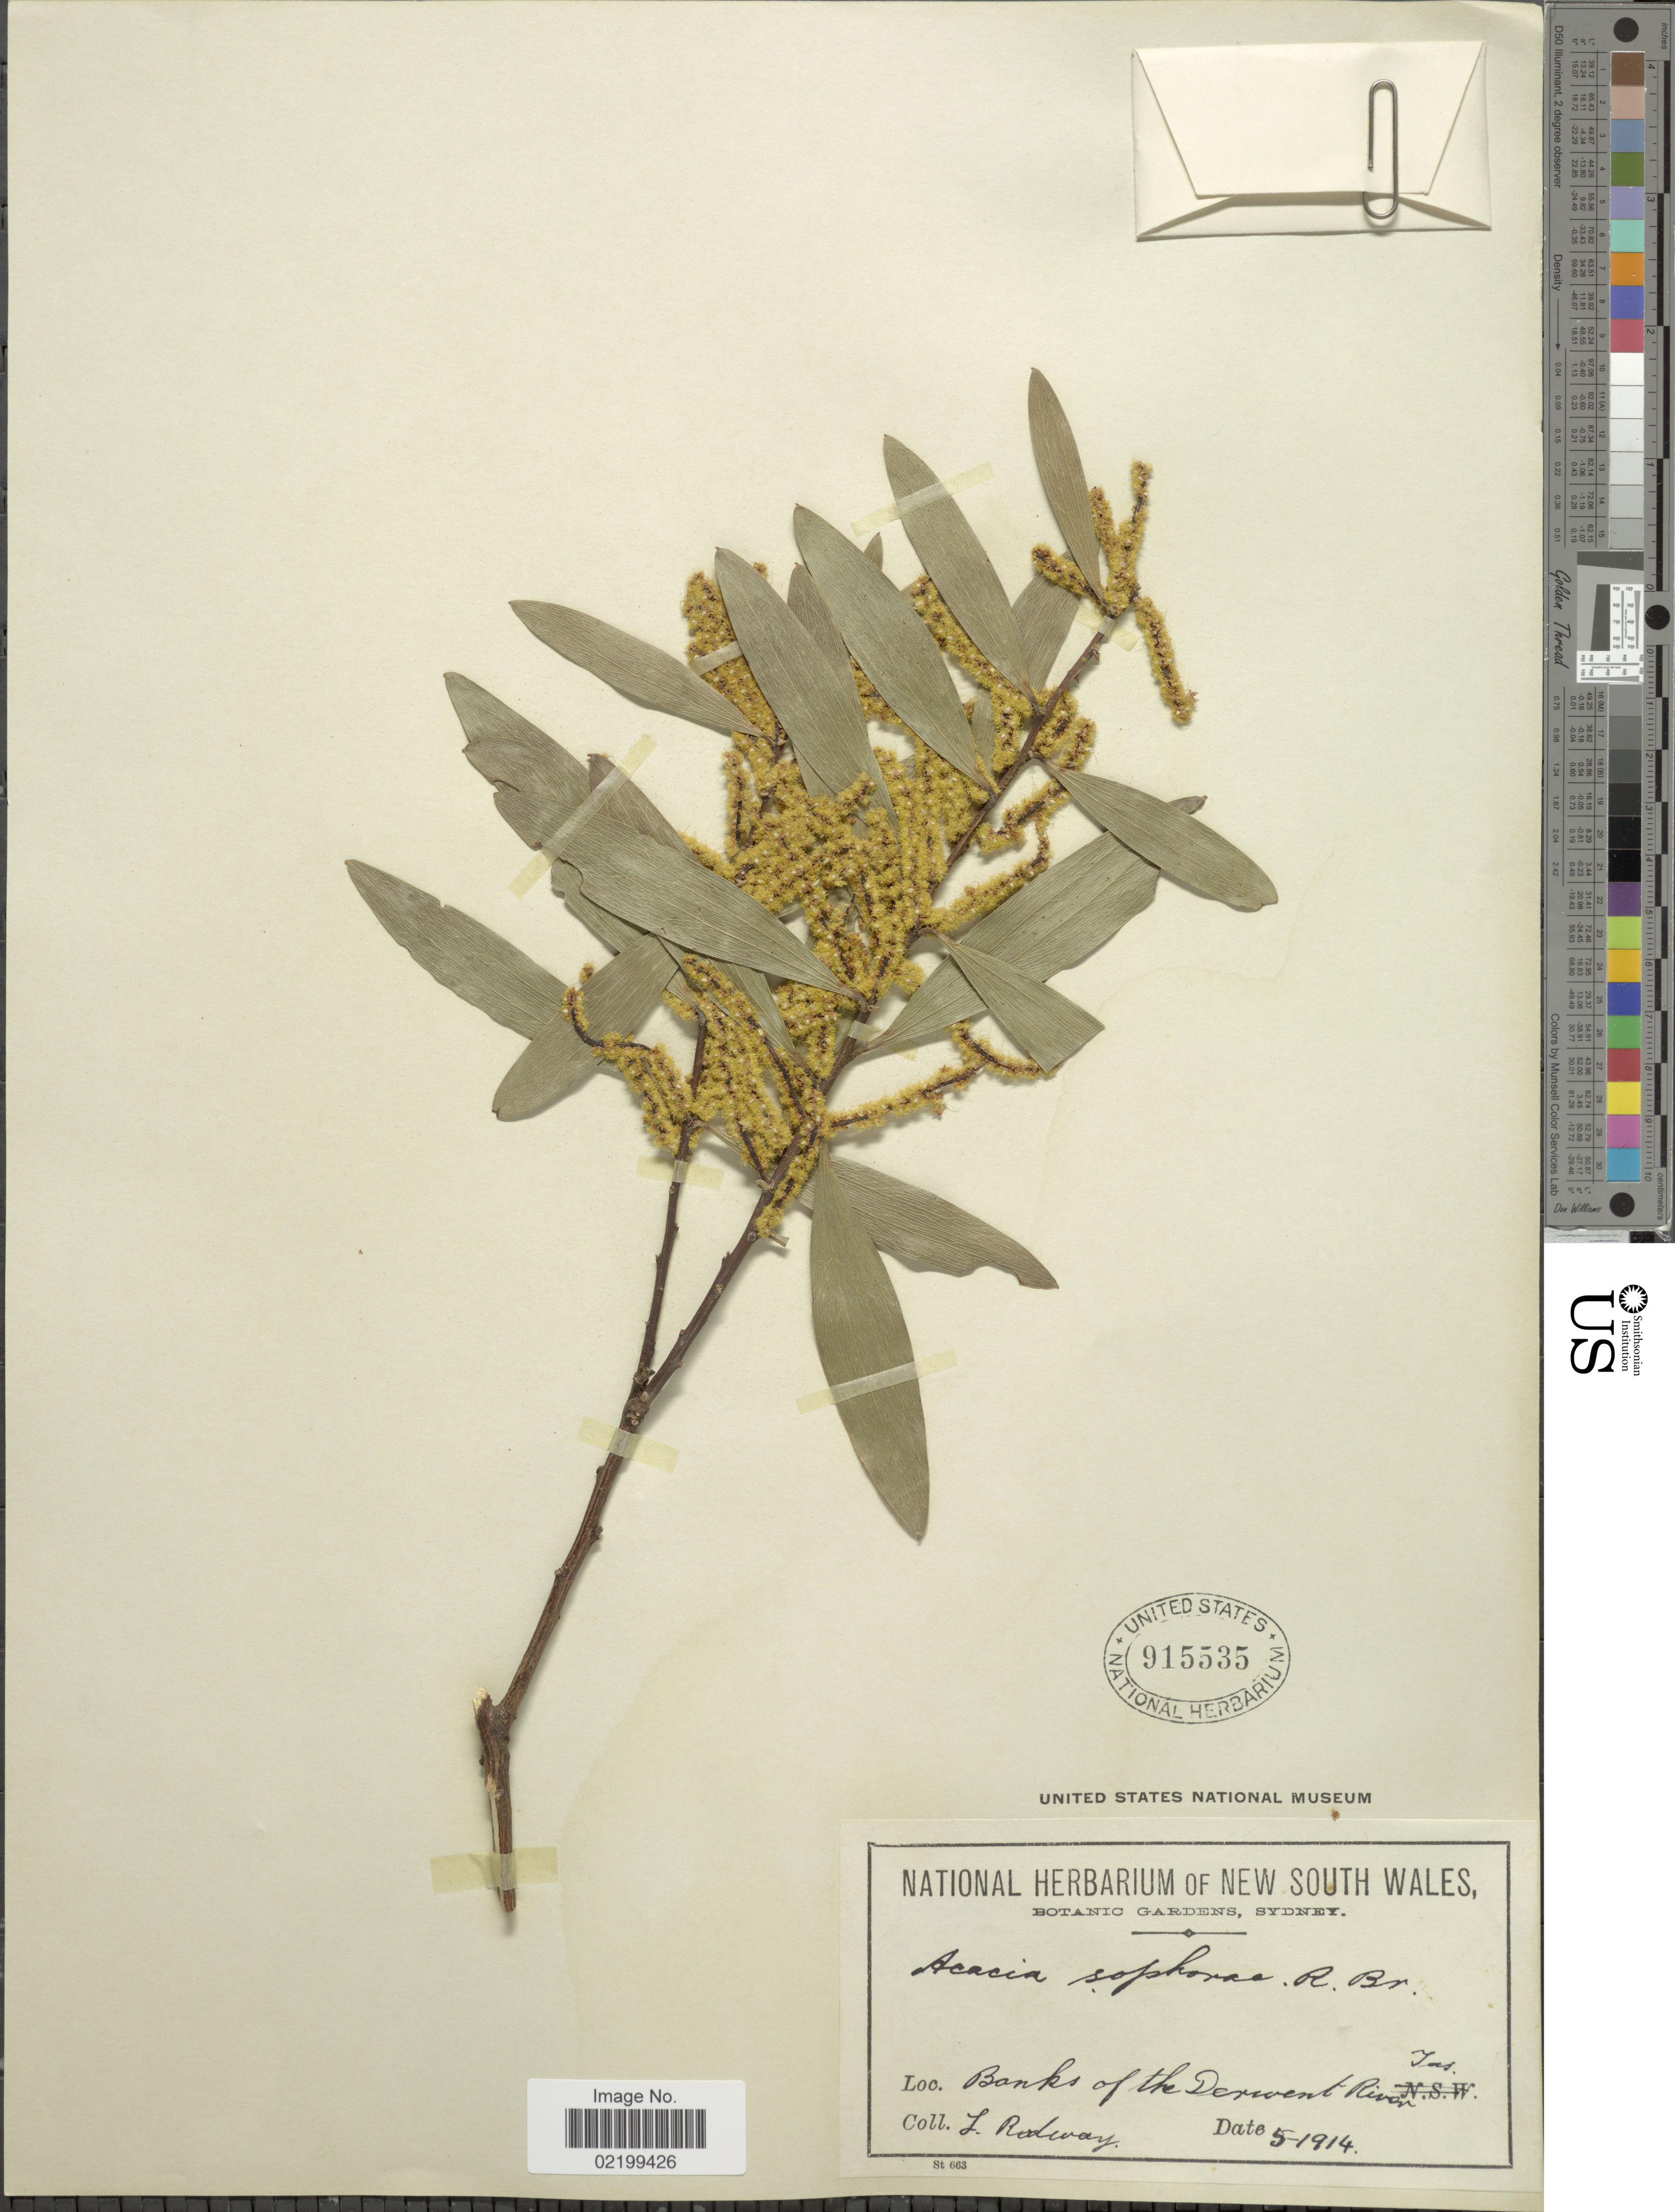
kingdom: Plantae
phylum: Tracheophyta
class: Magnoliopsida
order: Fabales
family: Fabaceae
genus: Acacia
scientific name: Acacia sophorae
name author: (Labill.) R. Br.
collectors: J. Rodway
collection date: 1914-05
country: Australia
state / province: Tasmania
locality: Banks of the Derwent River, Tas.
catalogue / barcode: US 915535